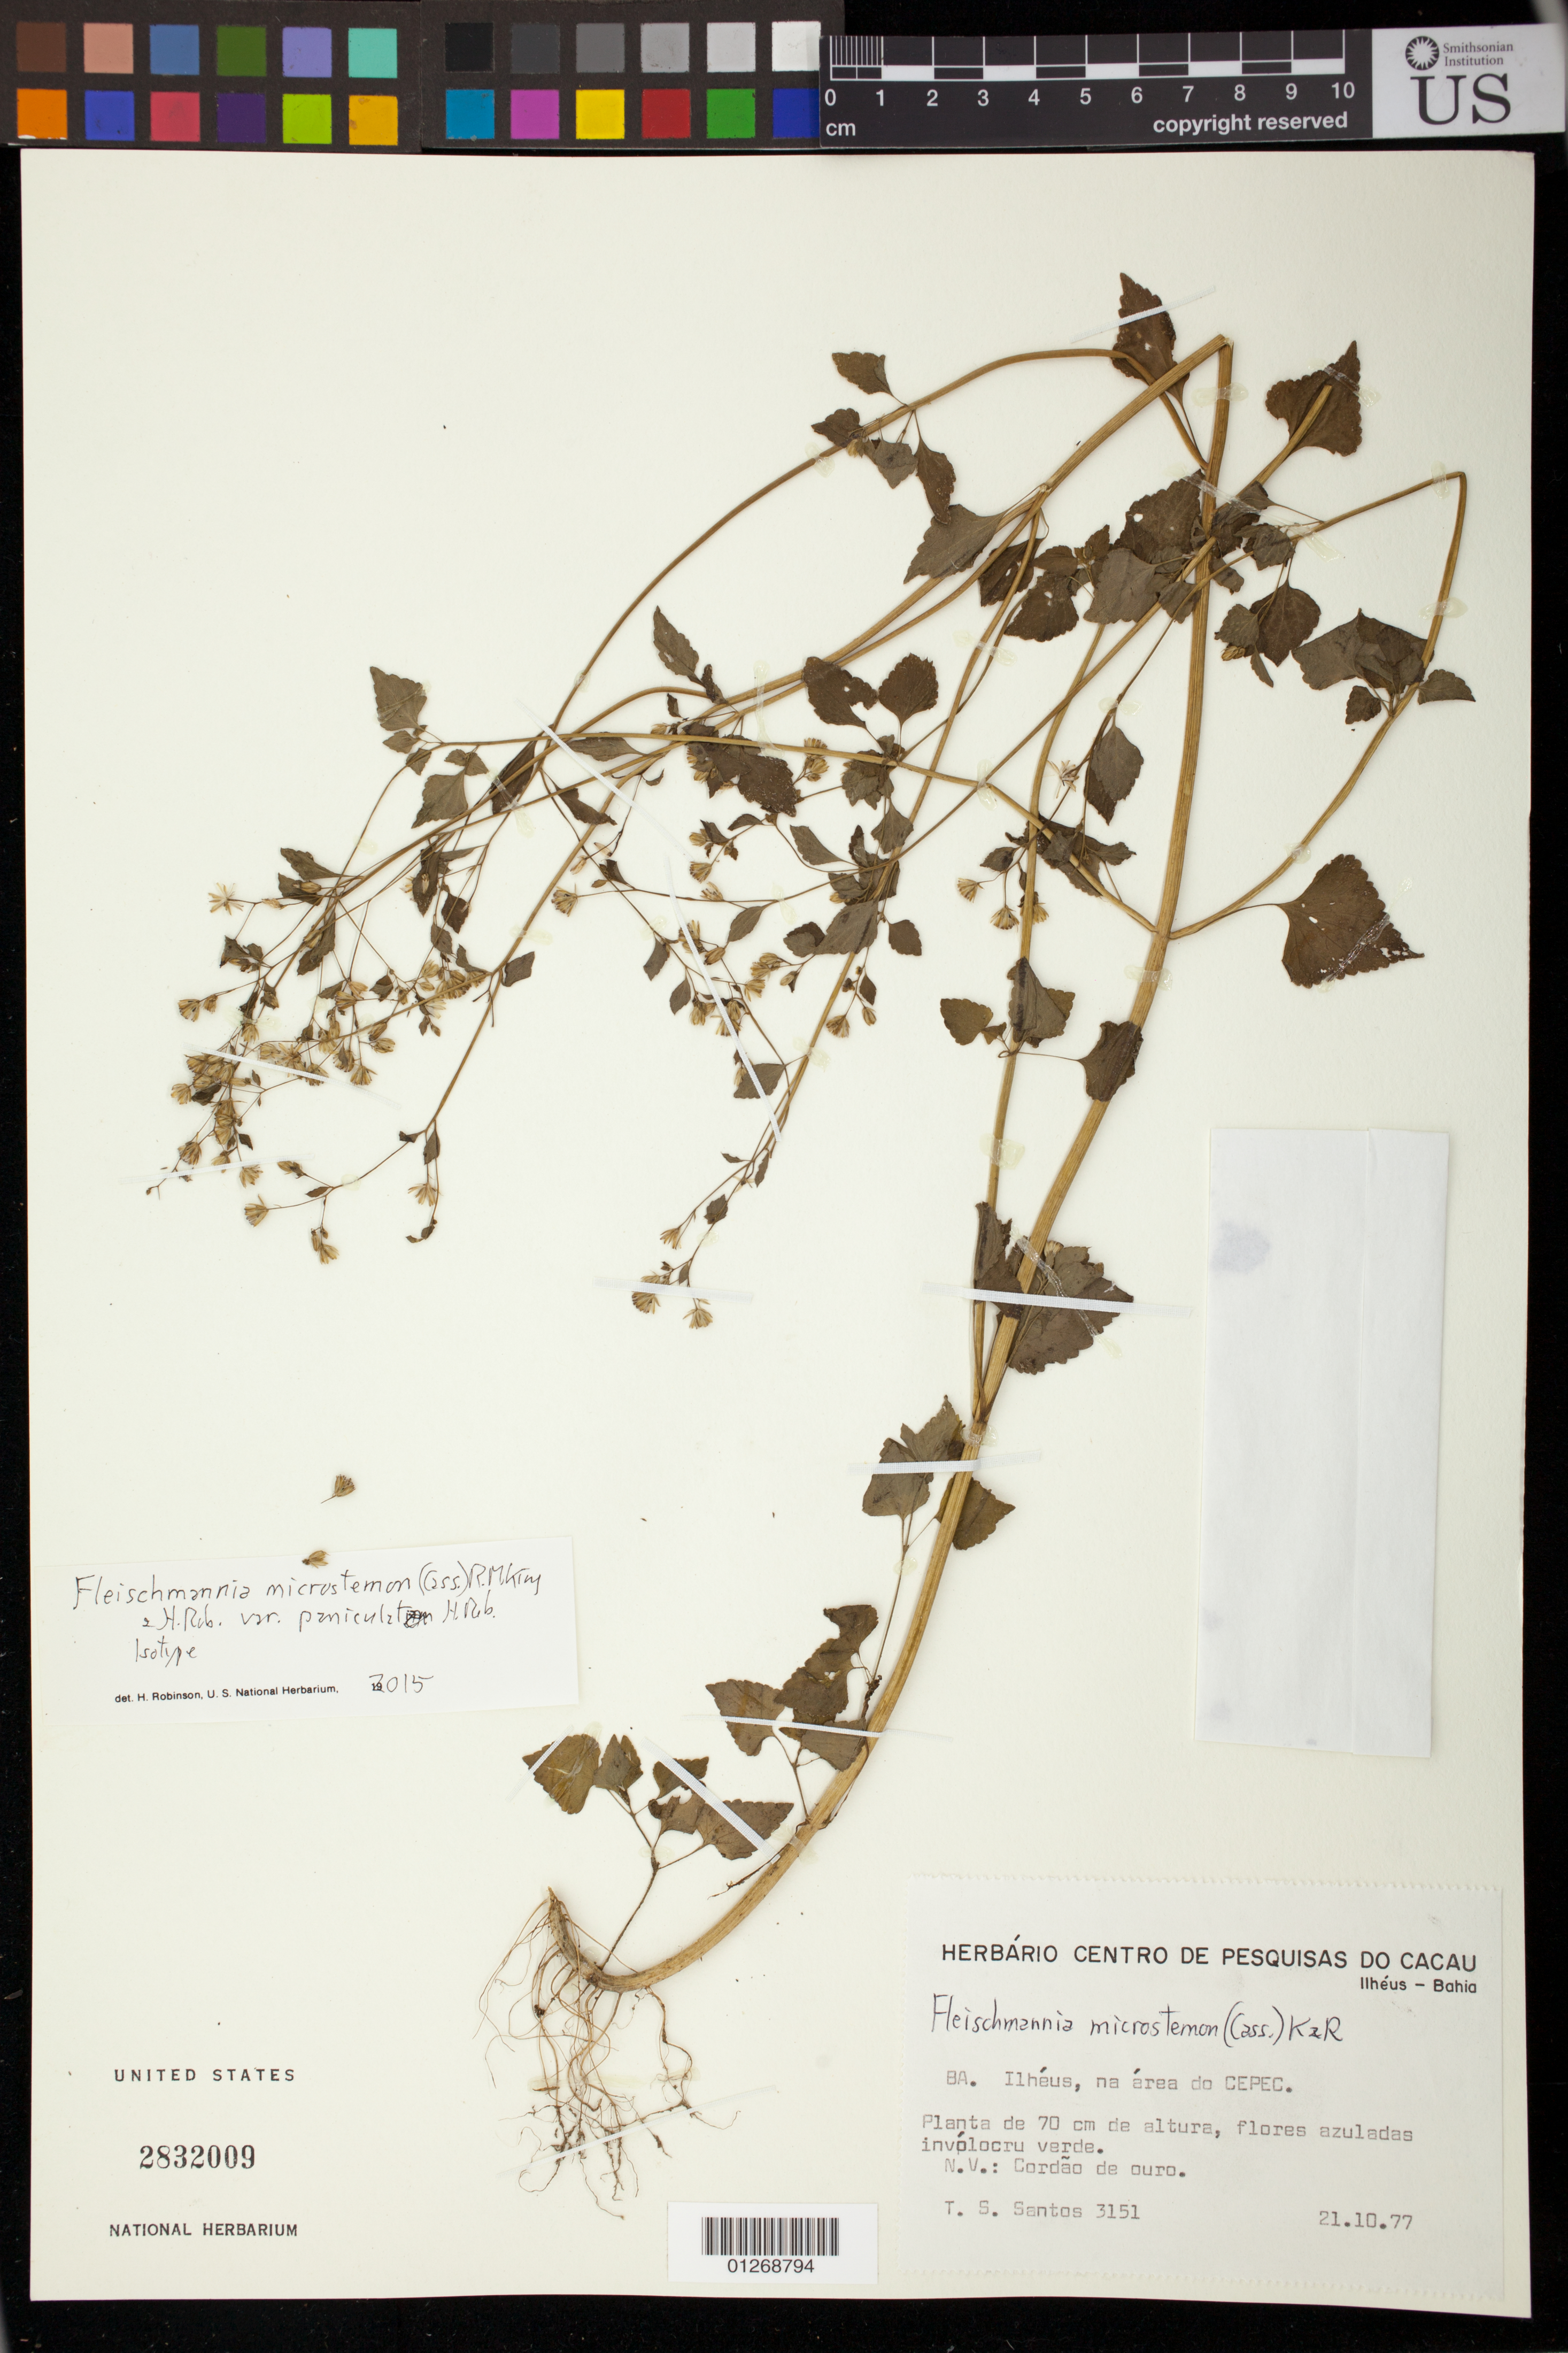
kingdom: Plantae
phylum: Tracheophyta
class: Magnoliopsida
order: Asterales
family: Asteraceae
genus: Fleischmannia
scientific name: Fleischmannia microstemon var. paniculata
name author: H. Rob.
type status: Isotype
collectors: T. S. Santos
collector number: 3151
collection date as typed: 21.10.77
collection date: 1977-10-21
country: Brazil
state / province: Bahia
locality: BA. Ilhéus, na área do CEPEC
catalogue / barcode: US 2832009